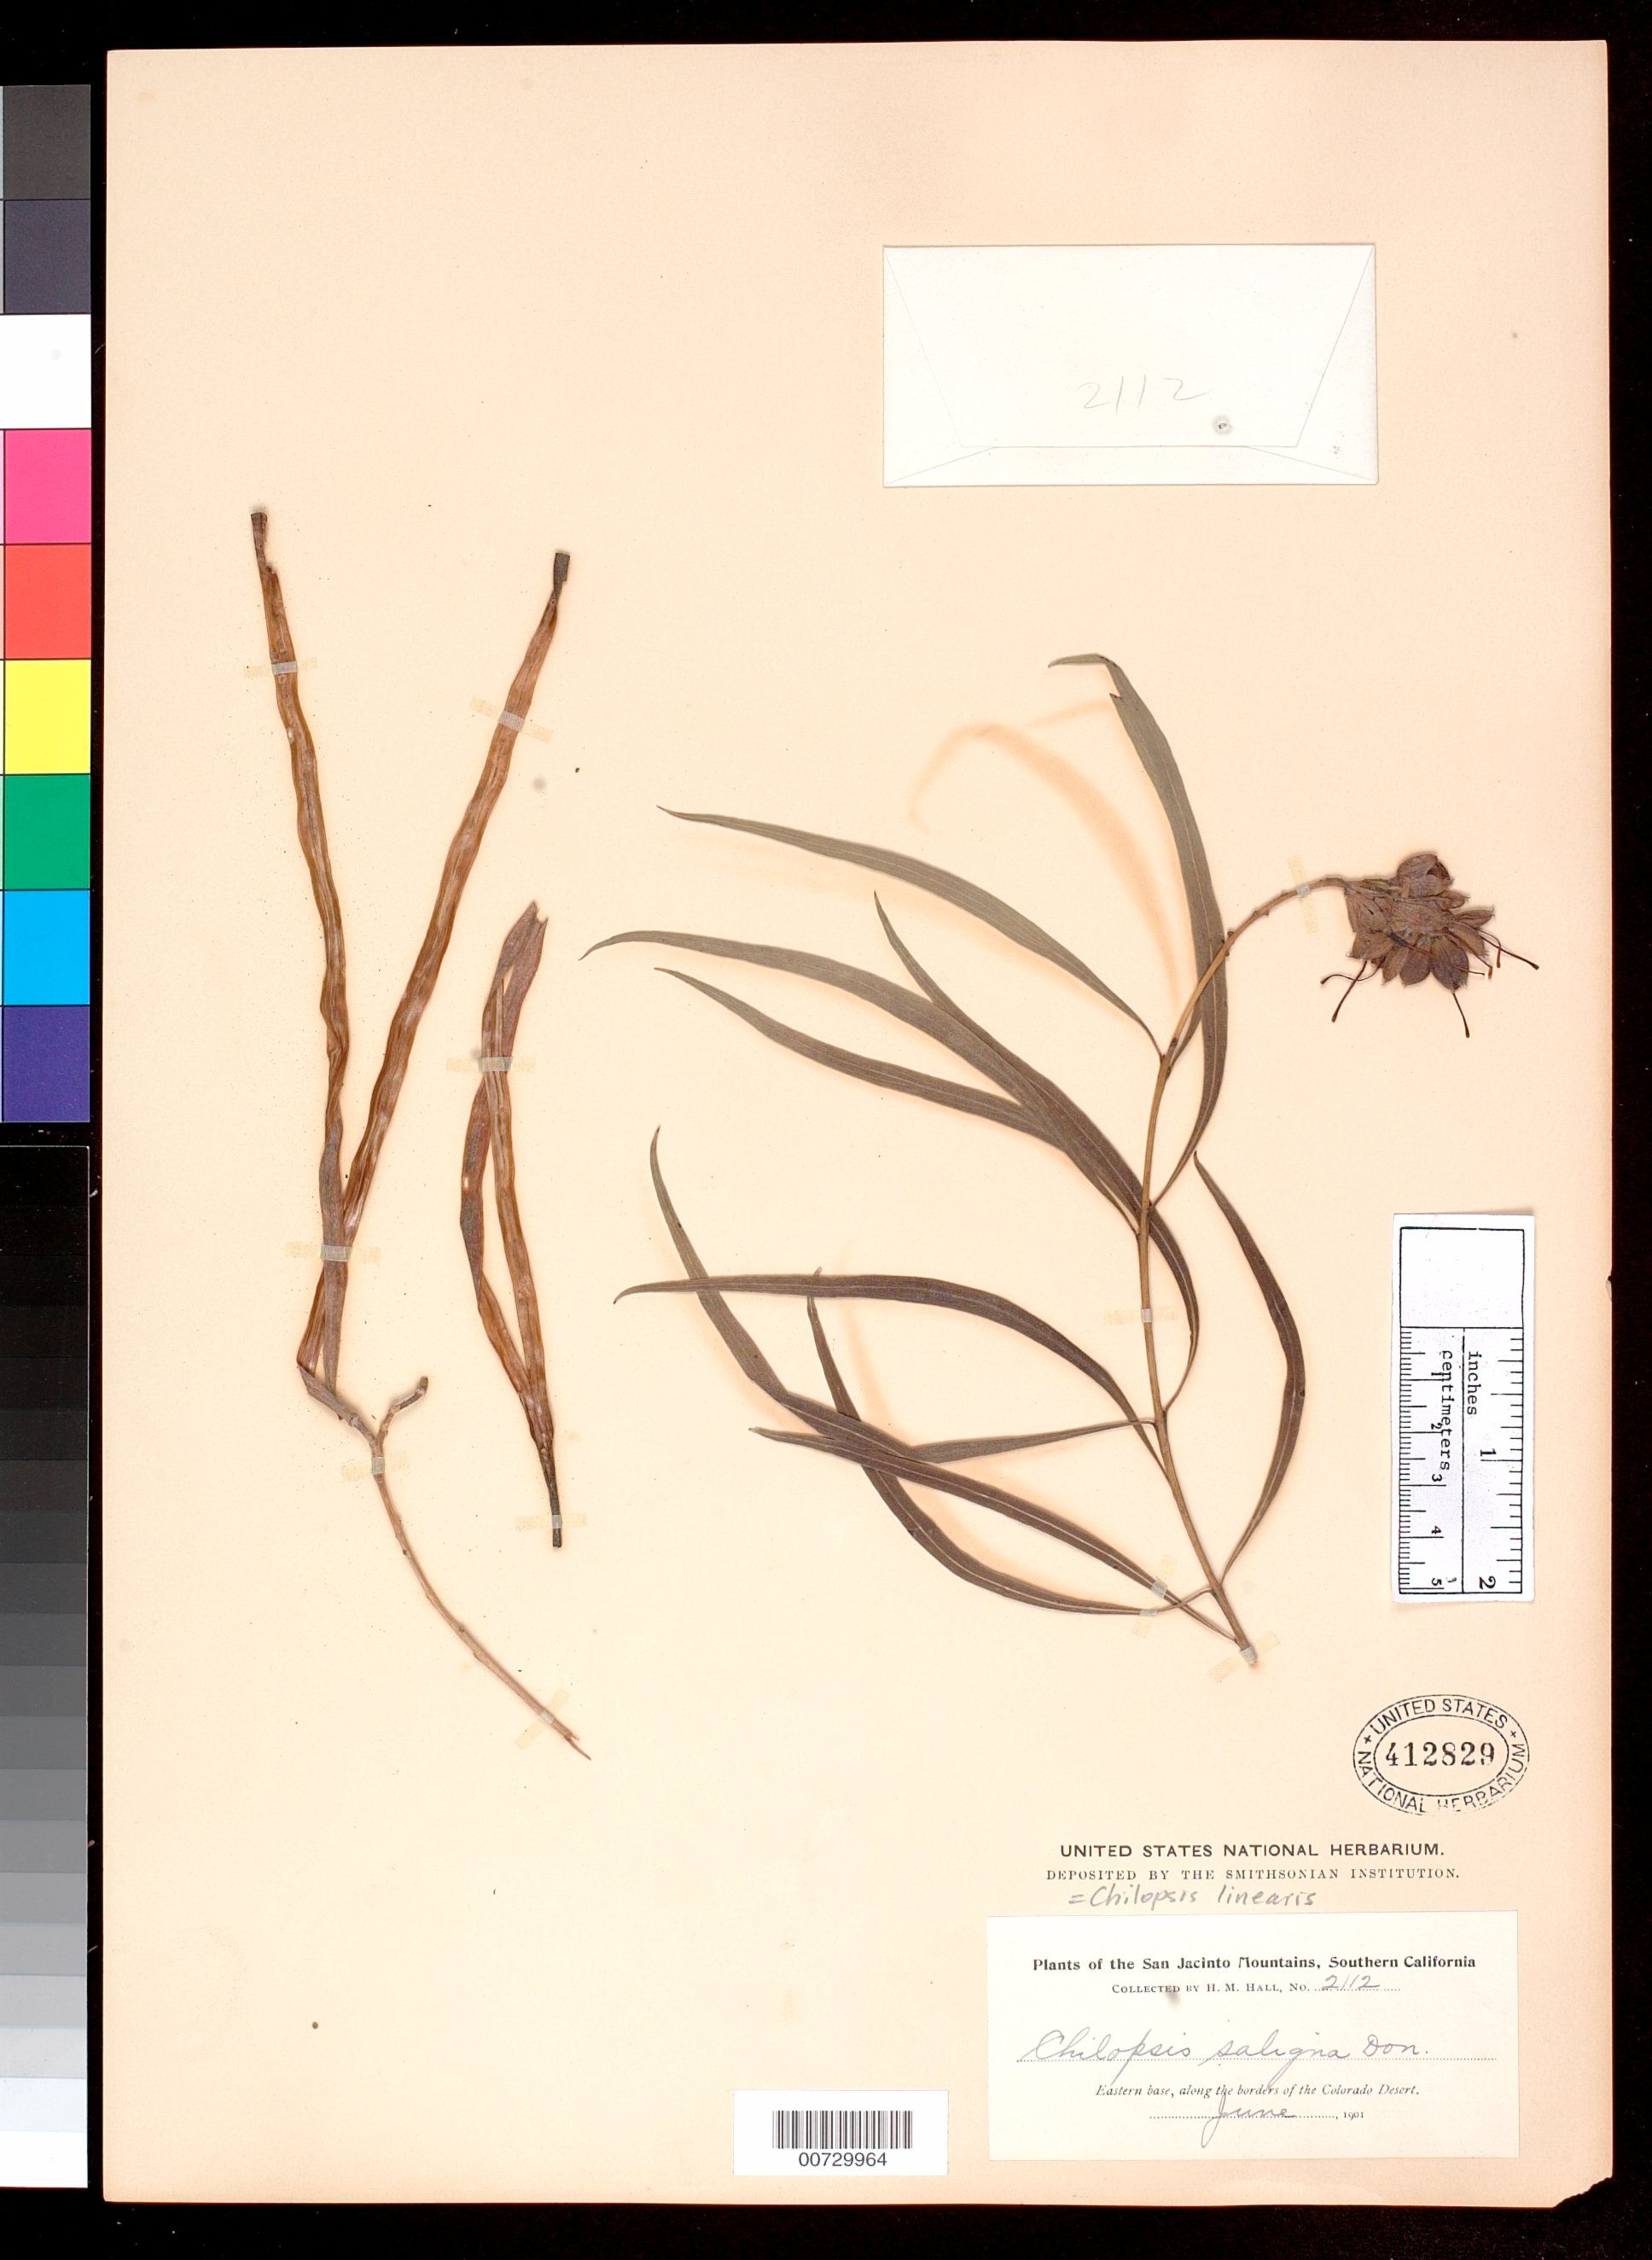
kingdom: Plantae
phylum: Tracheophyta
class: Magnoliopsida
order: Lamiales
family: Bignoniaceae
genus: Chilopsis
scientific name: Chilopsis linearis subsp. arcuata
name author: (Fosberg) Henrickson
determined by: Strong, Mark T., (BOT), Smithsonian Institution - National Museum of Natural History (UNITED STATES)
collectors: H. M. Hall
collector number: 2112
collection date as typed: Jun 1901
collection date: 1901-06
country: United States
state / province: California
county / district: Riverside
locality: Eastern base, along the borders of the Colorado Desert.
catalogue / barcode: US 412829